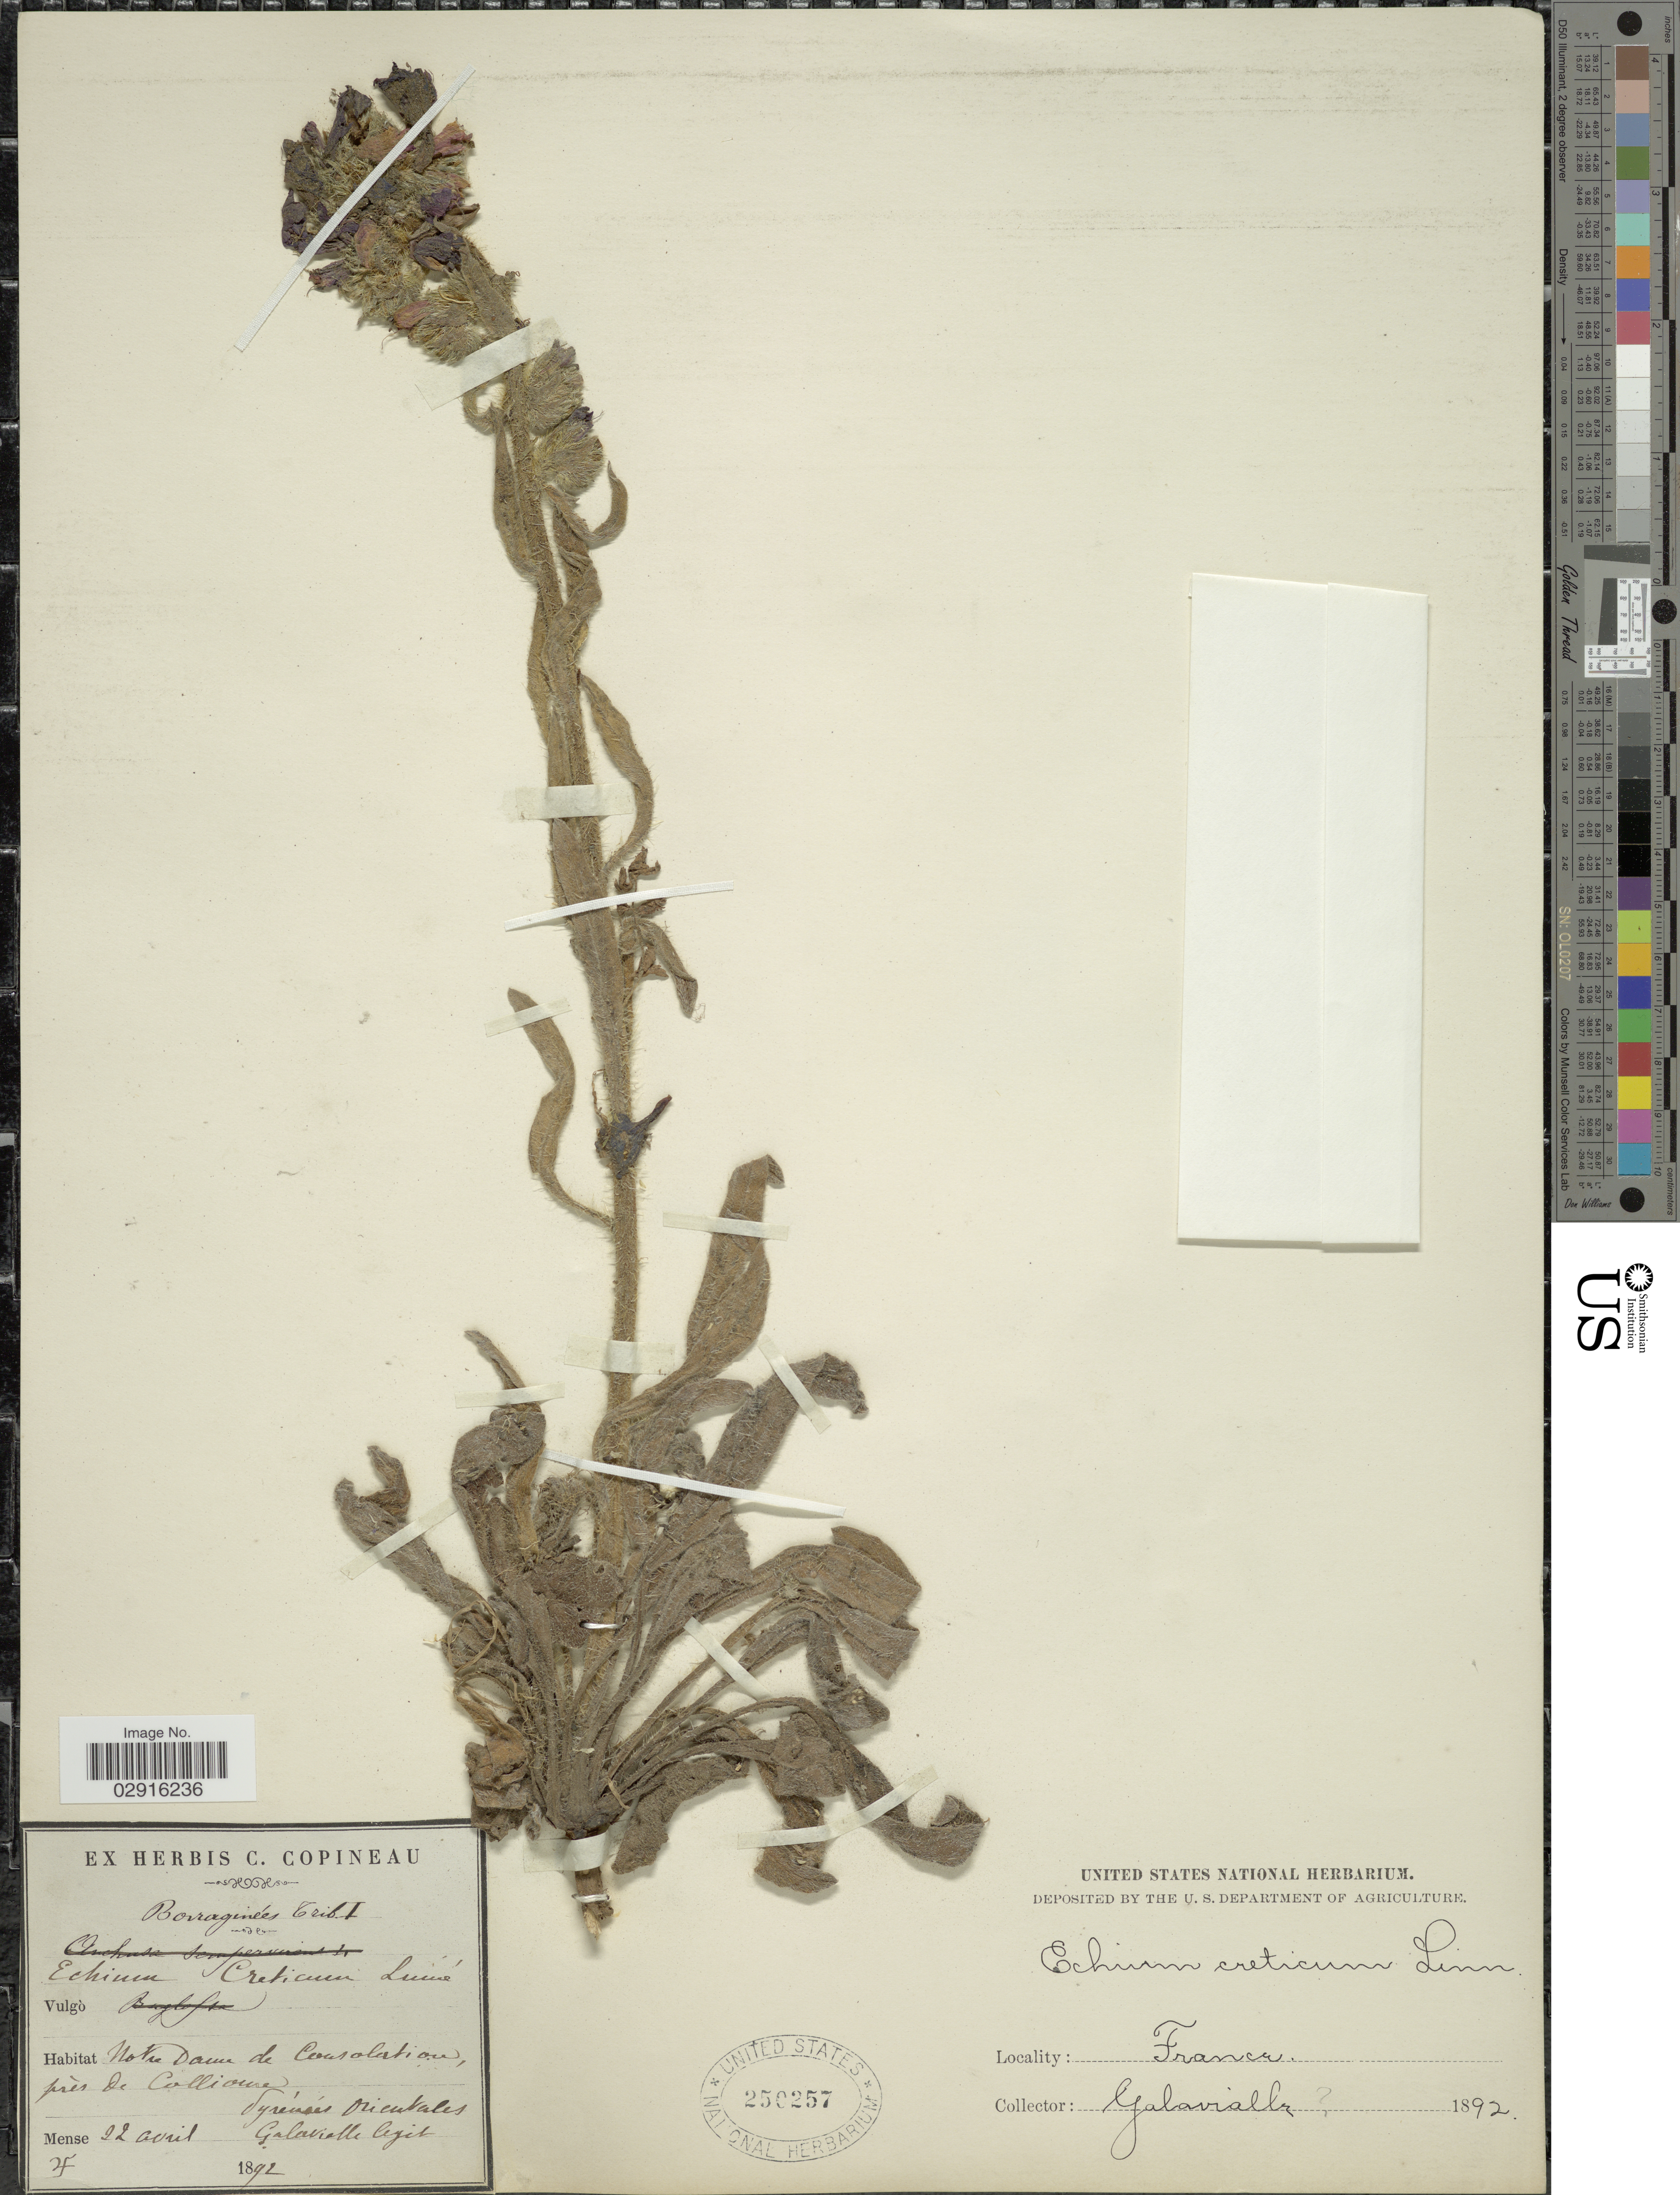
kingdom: Plantae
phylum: Tracheophyta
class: Magnoliopsida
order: Boraginales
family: Boraginaceae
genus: Echium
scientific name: Echium creticum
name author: L.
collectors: Galavielle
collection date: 1892-04-22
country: France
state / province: Occitanie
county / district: Pyrénées-Orientales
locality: Norte Dam de Cansolartion, pres de Collioure. Pyrénées Orientalis.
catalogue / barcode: US 250257